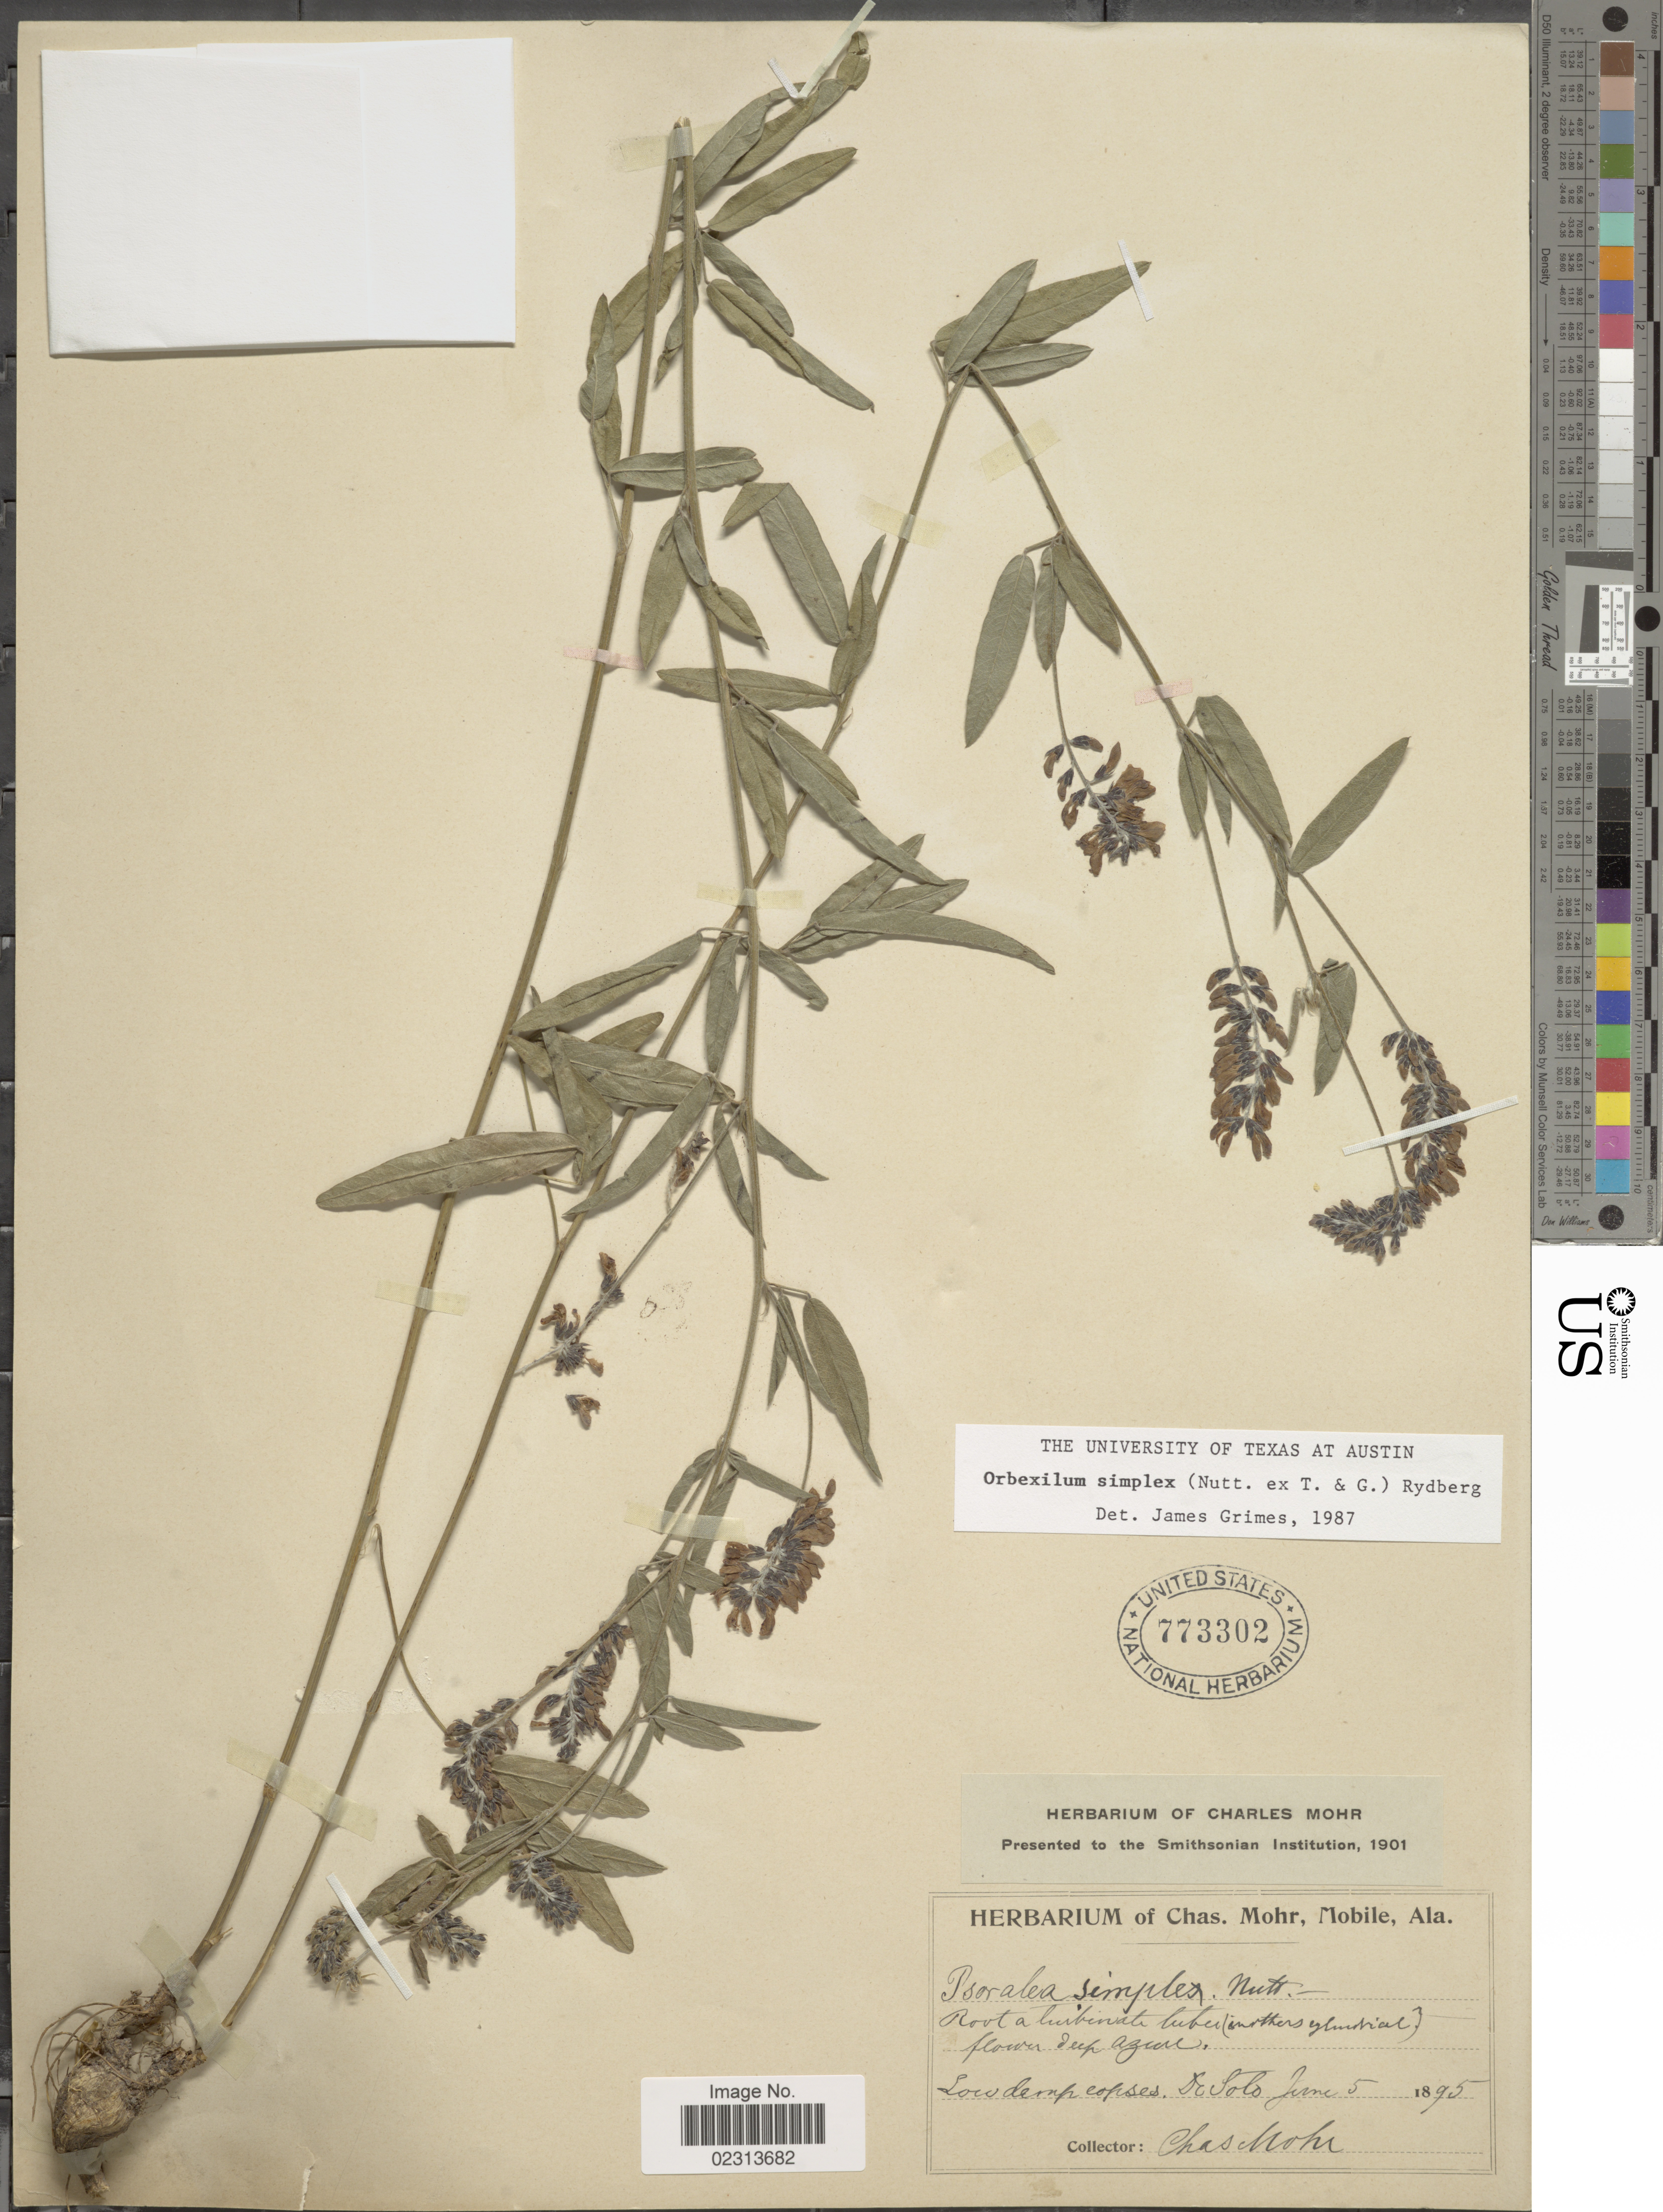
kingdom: Plantae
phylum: Tracheophyta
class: Magnoliopsida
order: Fabales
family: Fabaceae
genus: Orbexilum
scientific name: Orbexilum simplex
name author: (Nutt. ex Torr. & A. Gray) Rydb.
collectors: Mohr, C. T. (herbarium)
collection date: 1895-06-05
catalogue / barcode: US 773302